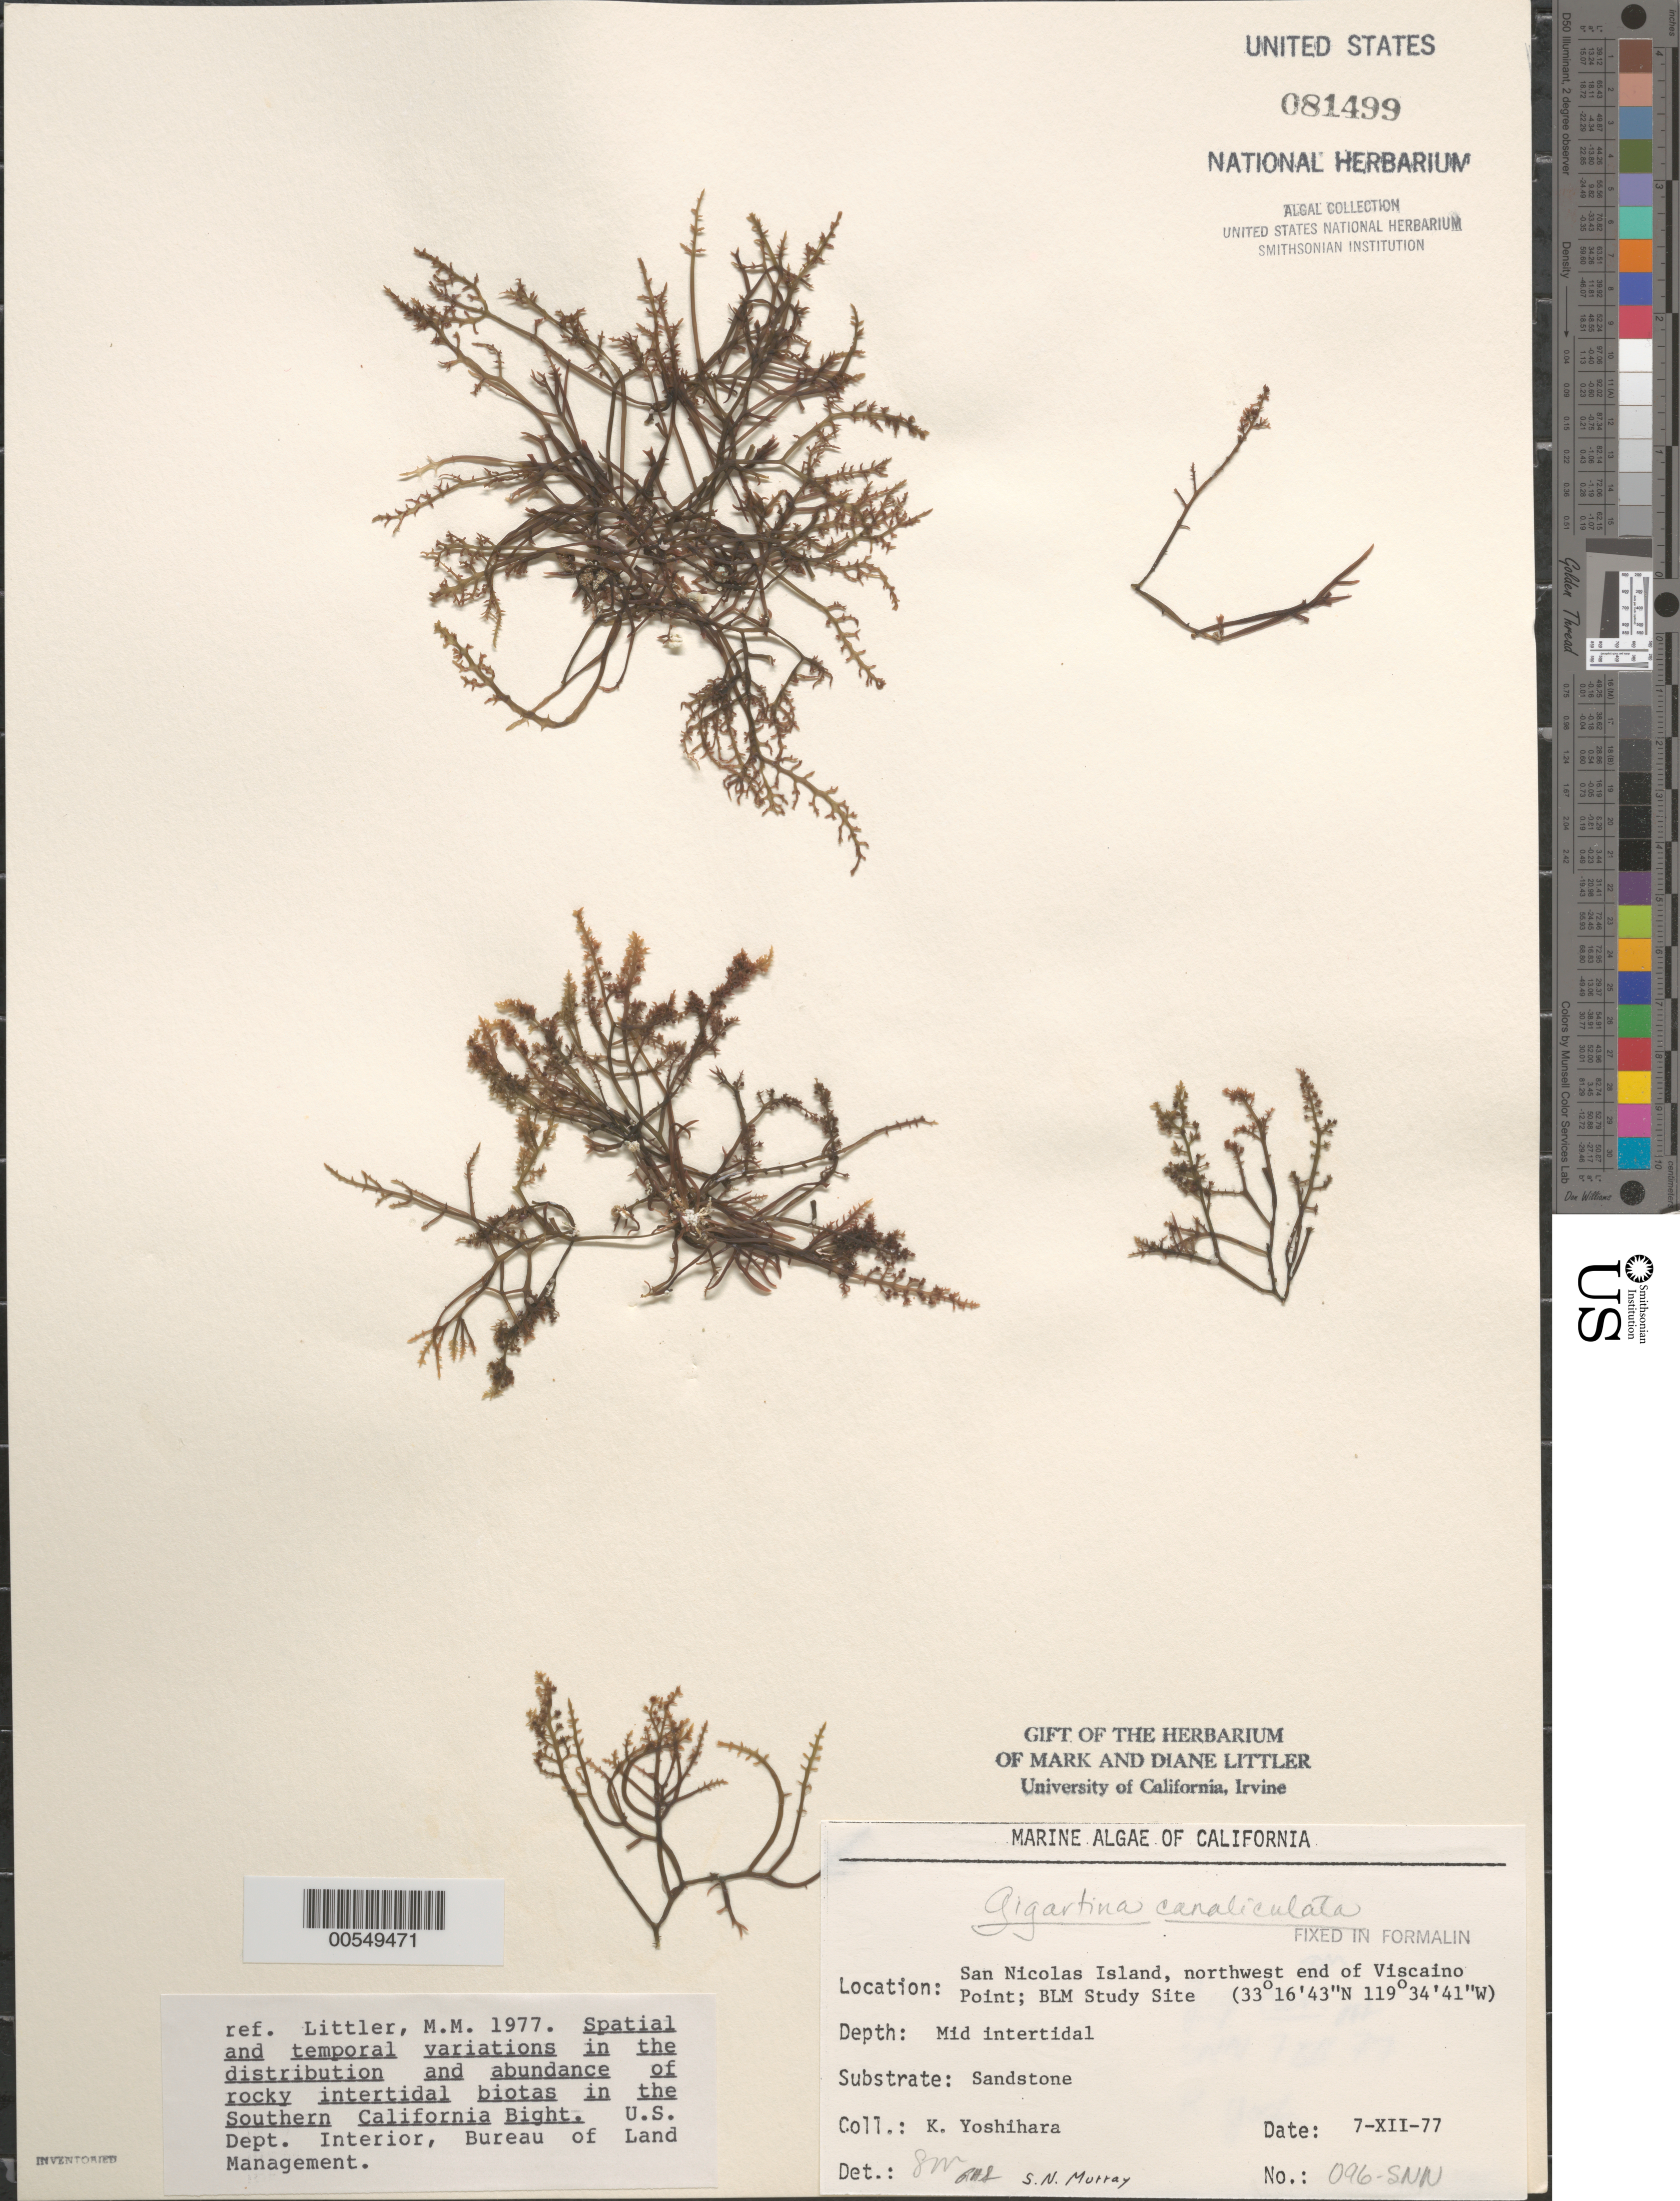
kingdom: Plantae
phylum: Rhodophyta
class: Florideophyceae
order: Gigartinales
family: Gigartinaceae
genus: Chondracanthus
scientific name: Chondracanthus canaliculatus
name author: (Harv.) Guiry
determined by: Algae name updating Project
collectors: K. Yoshihara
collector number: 096-snn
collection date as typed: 07 Dec 1977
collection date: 1977-12-07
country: United States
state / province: California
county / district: Ventura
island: San Nicolas Island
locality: Northwest end of Vizcaino Point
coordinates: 33 16'43"N, 119 16'41"W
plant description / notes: BLM-SOCALBIGHT Rocky Intertidal Survey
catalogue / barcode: US 81499